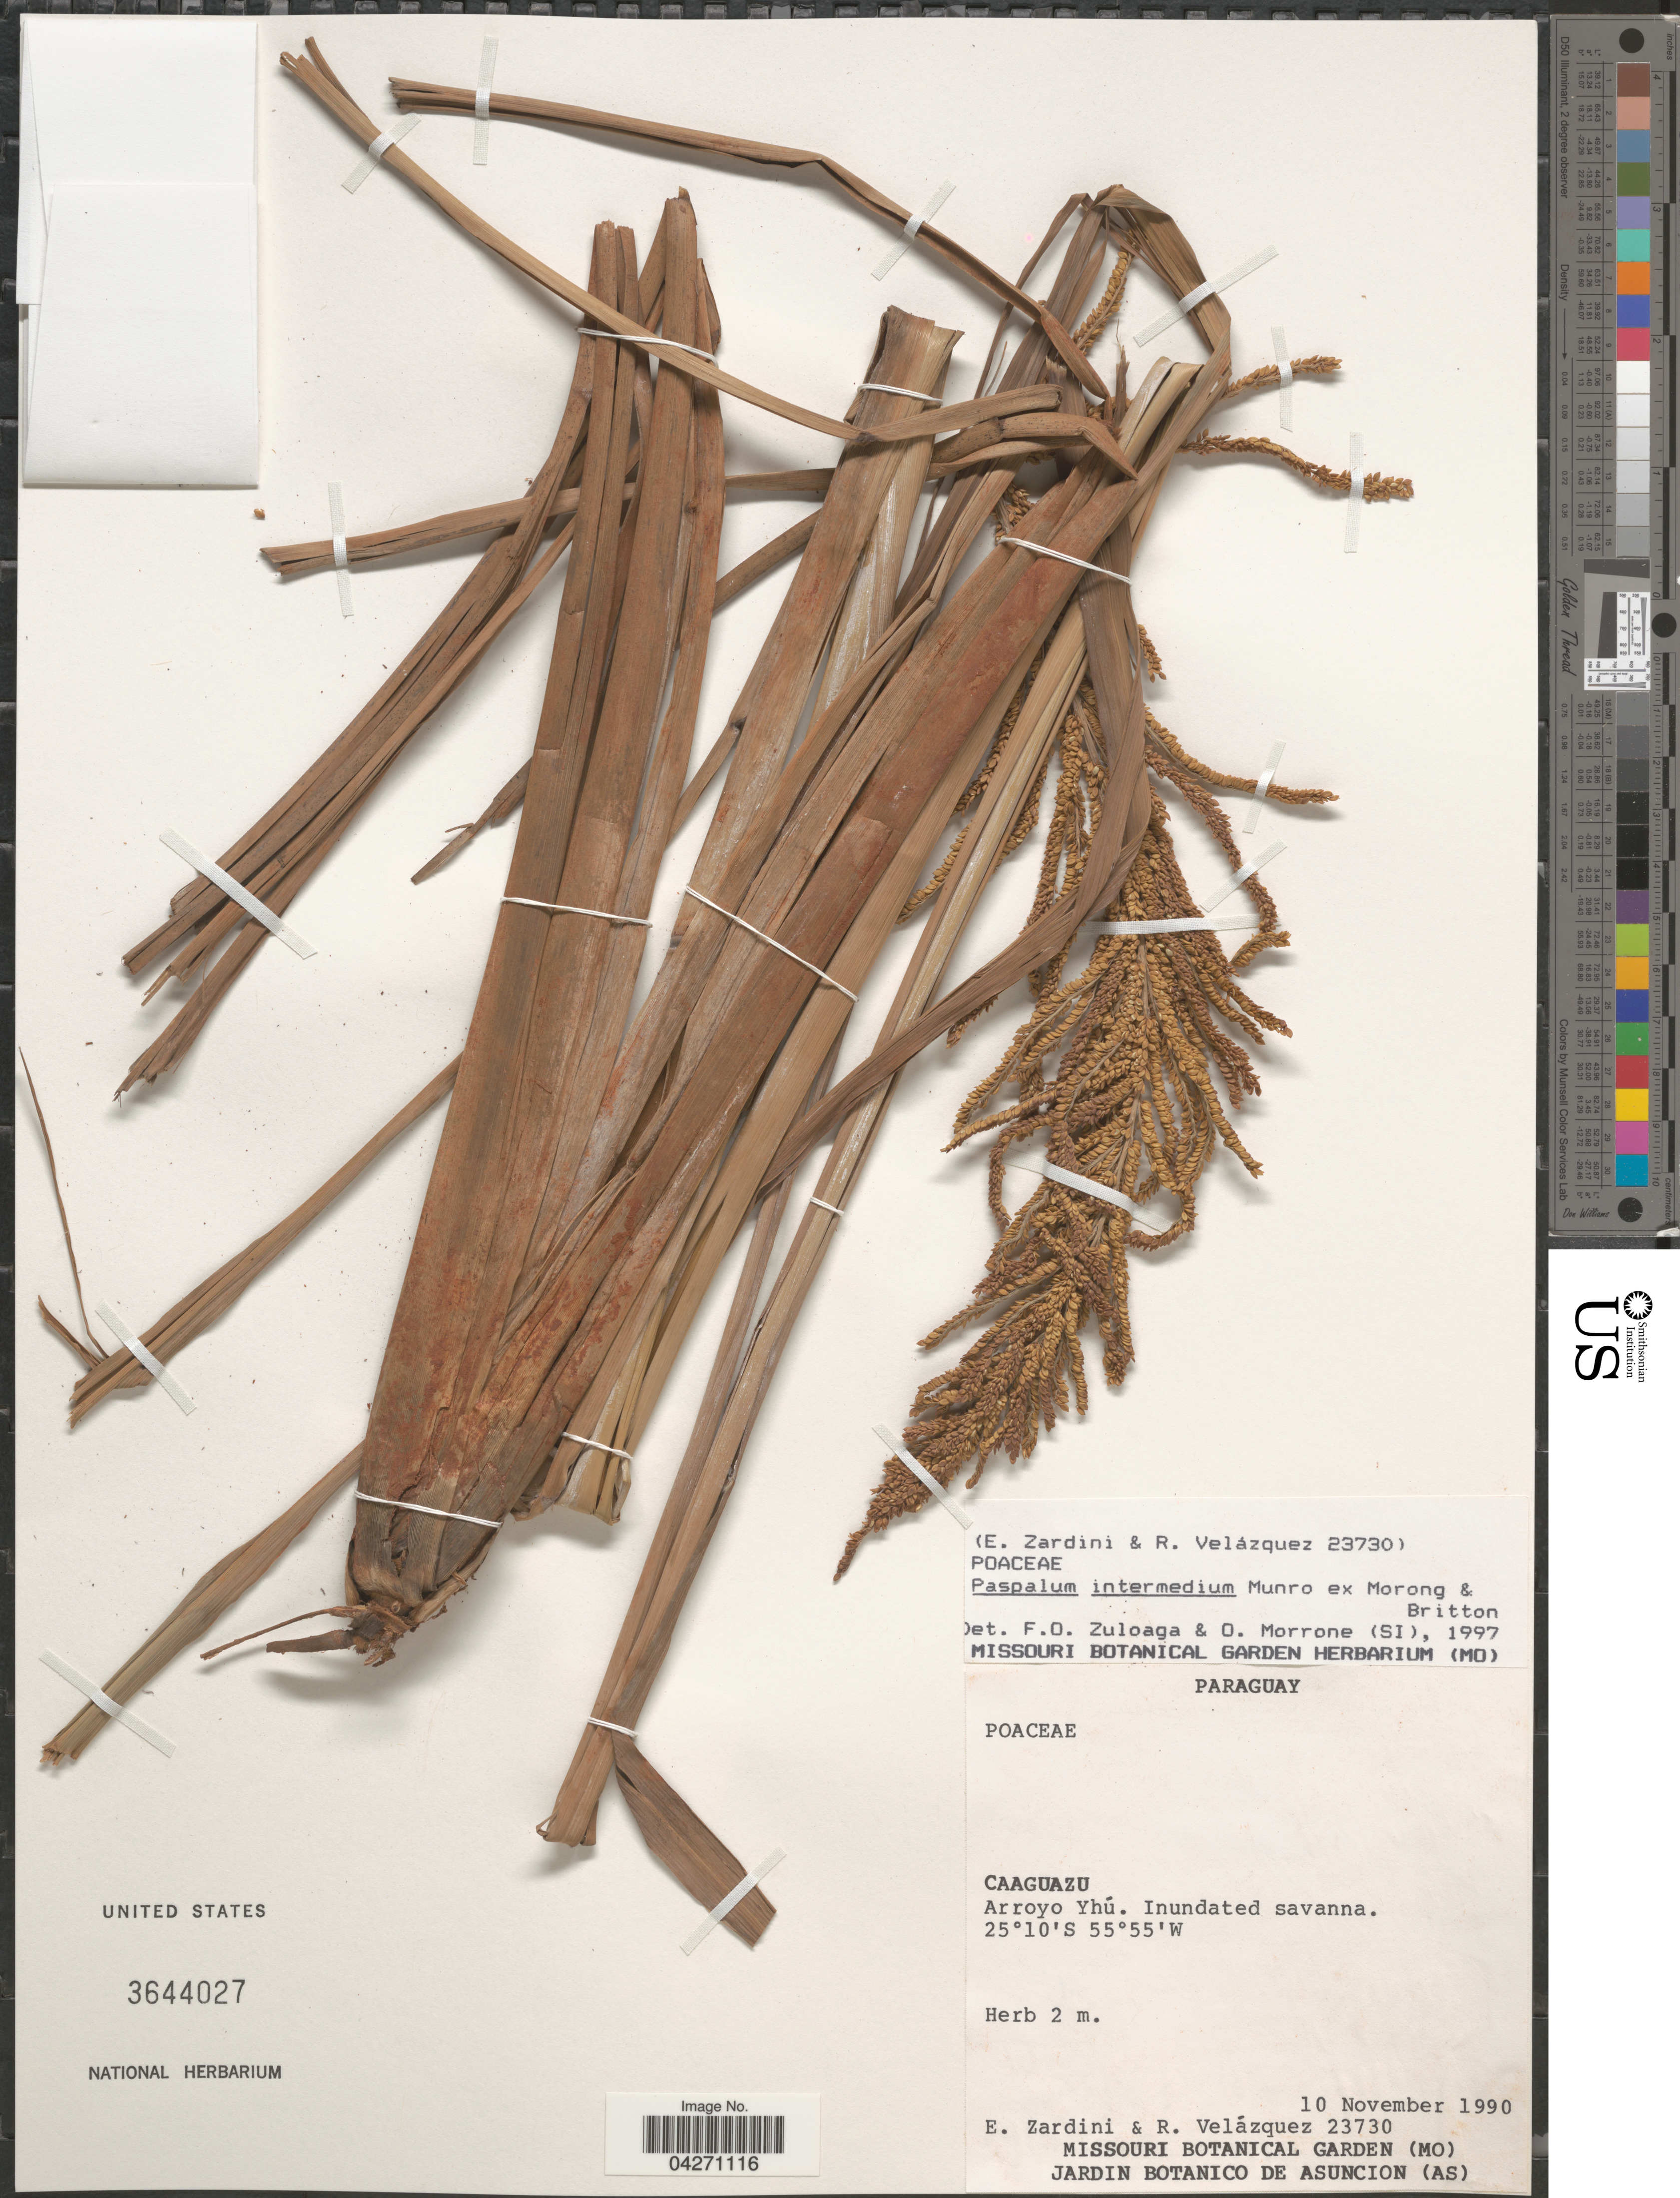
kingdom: Plantae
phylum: Tracheophyta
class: Liliopsida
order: Poales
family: Poaceae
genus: Paspalum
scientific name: Paspalum intermedium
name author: Munro ex Morong & Britton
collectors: E. Zardini & R. Velázquez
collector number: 23730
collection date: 1990-11-10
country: Paraguay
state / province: Caaguazu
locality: Caaguazu. Aroyo Yhú.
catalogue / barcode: US 3644027